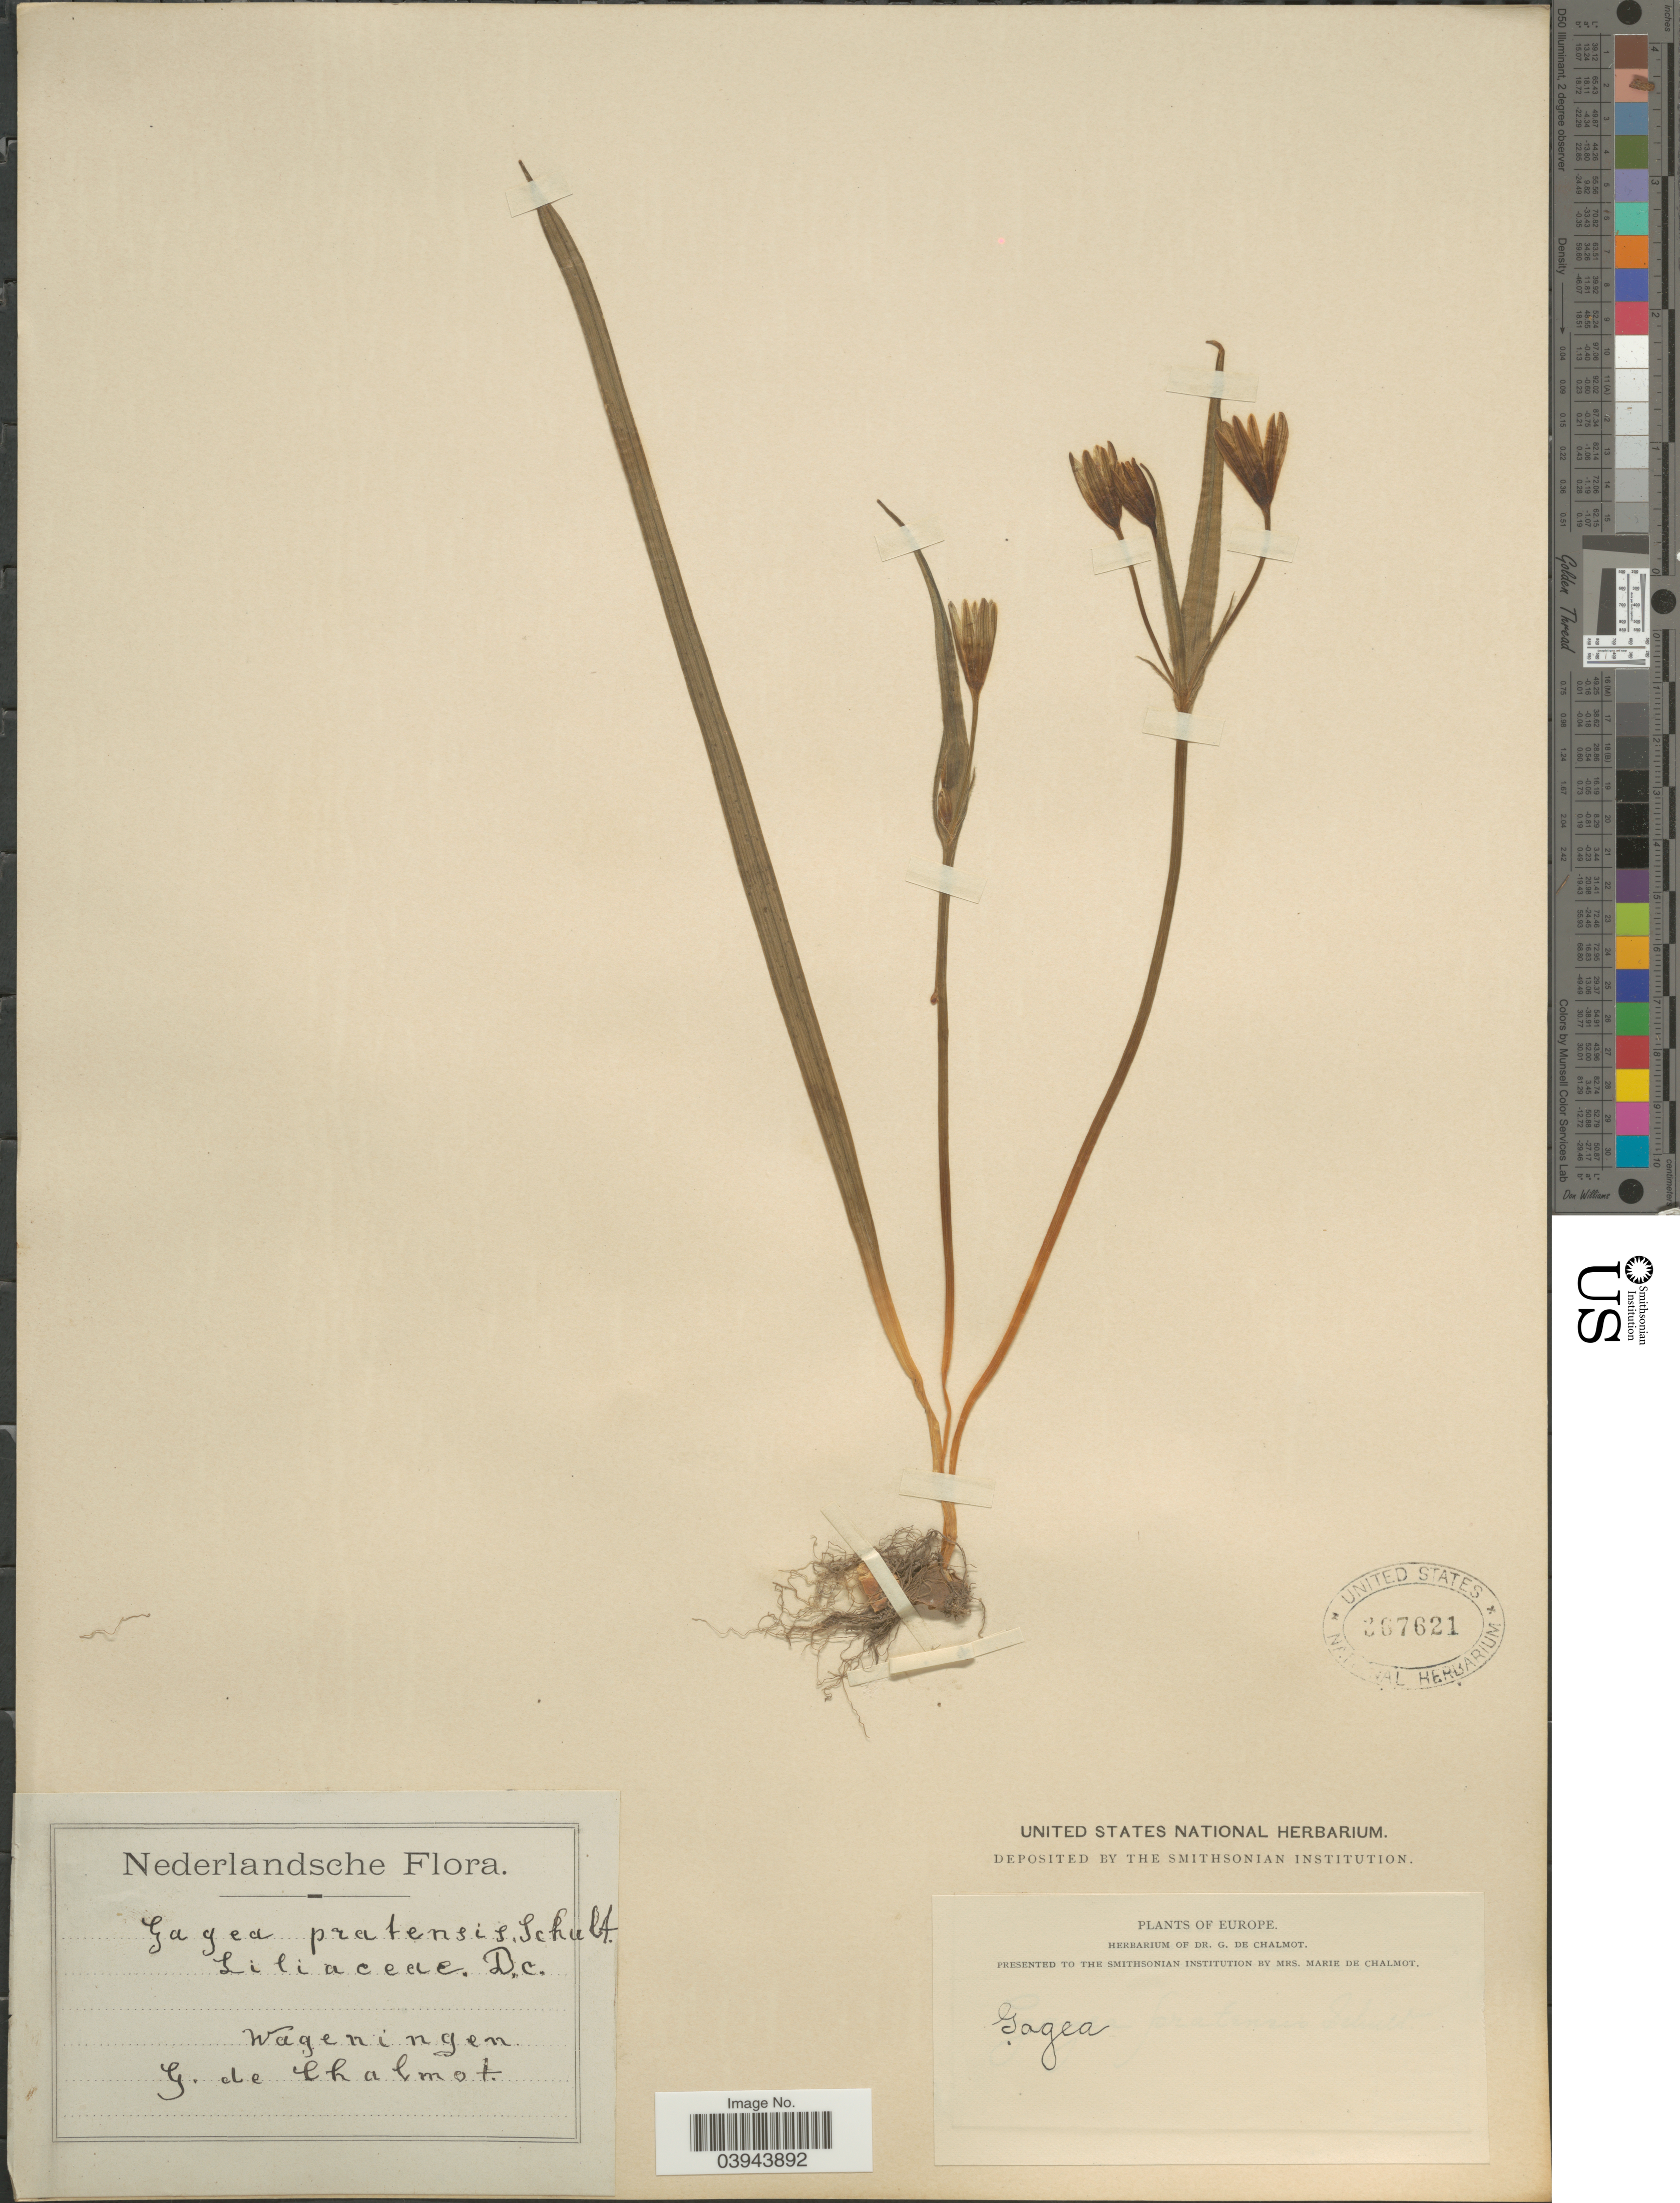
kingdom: Plantae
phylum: Tracheophyta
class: Liliopsida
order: Liliales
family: Liliaceae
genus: Gagea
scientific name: Gagea pratensis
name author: (Pers.) Dumort.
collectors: G. de Chalmot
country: Netherlands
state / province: Gelderland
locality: Nederlandsche. Wageningen.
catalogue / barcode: US 367621